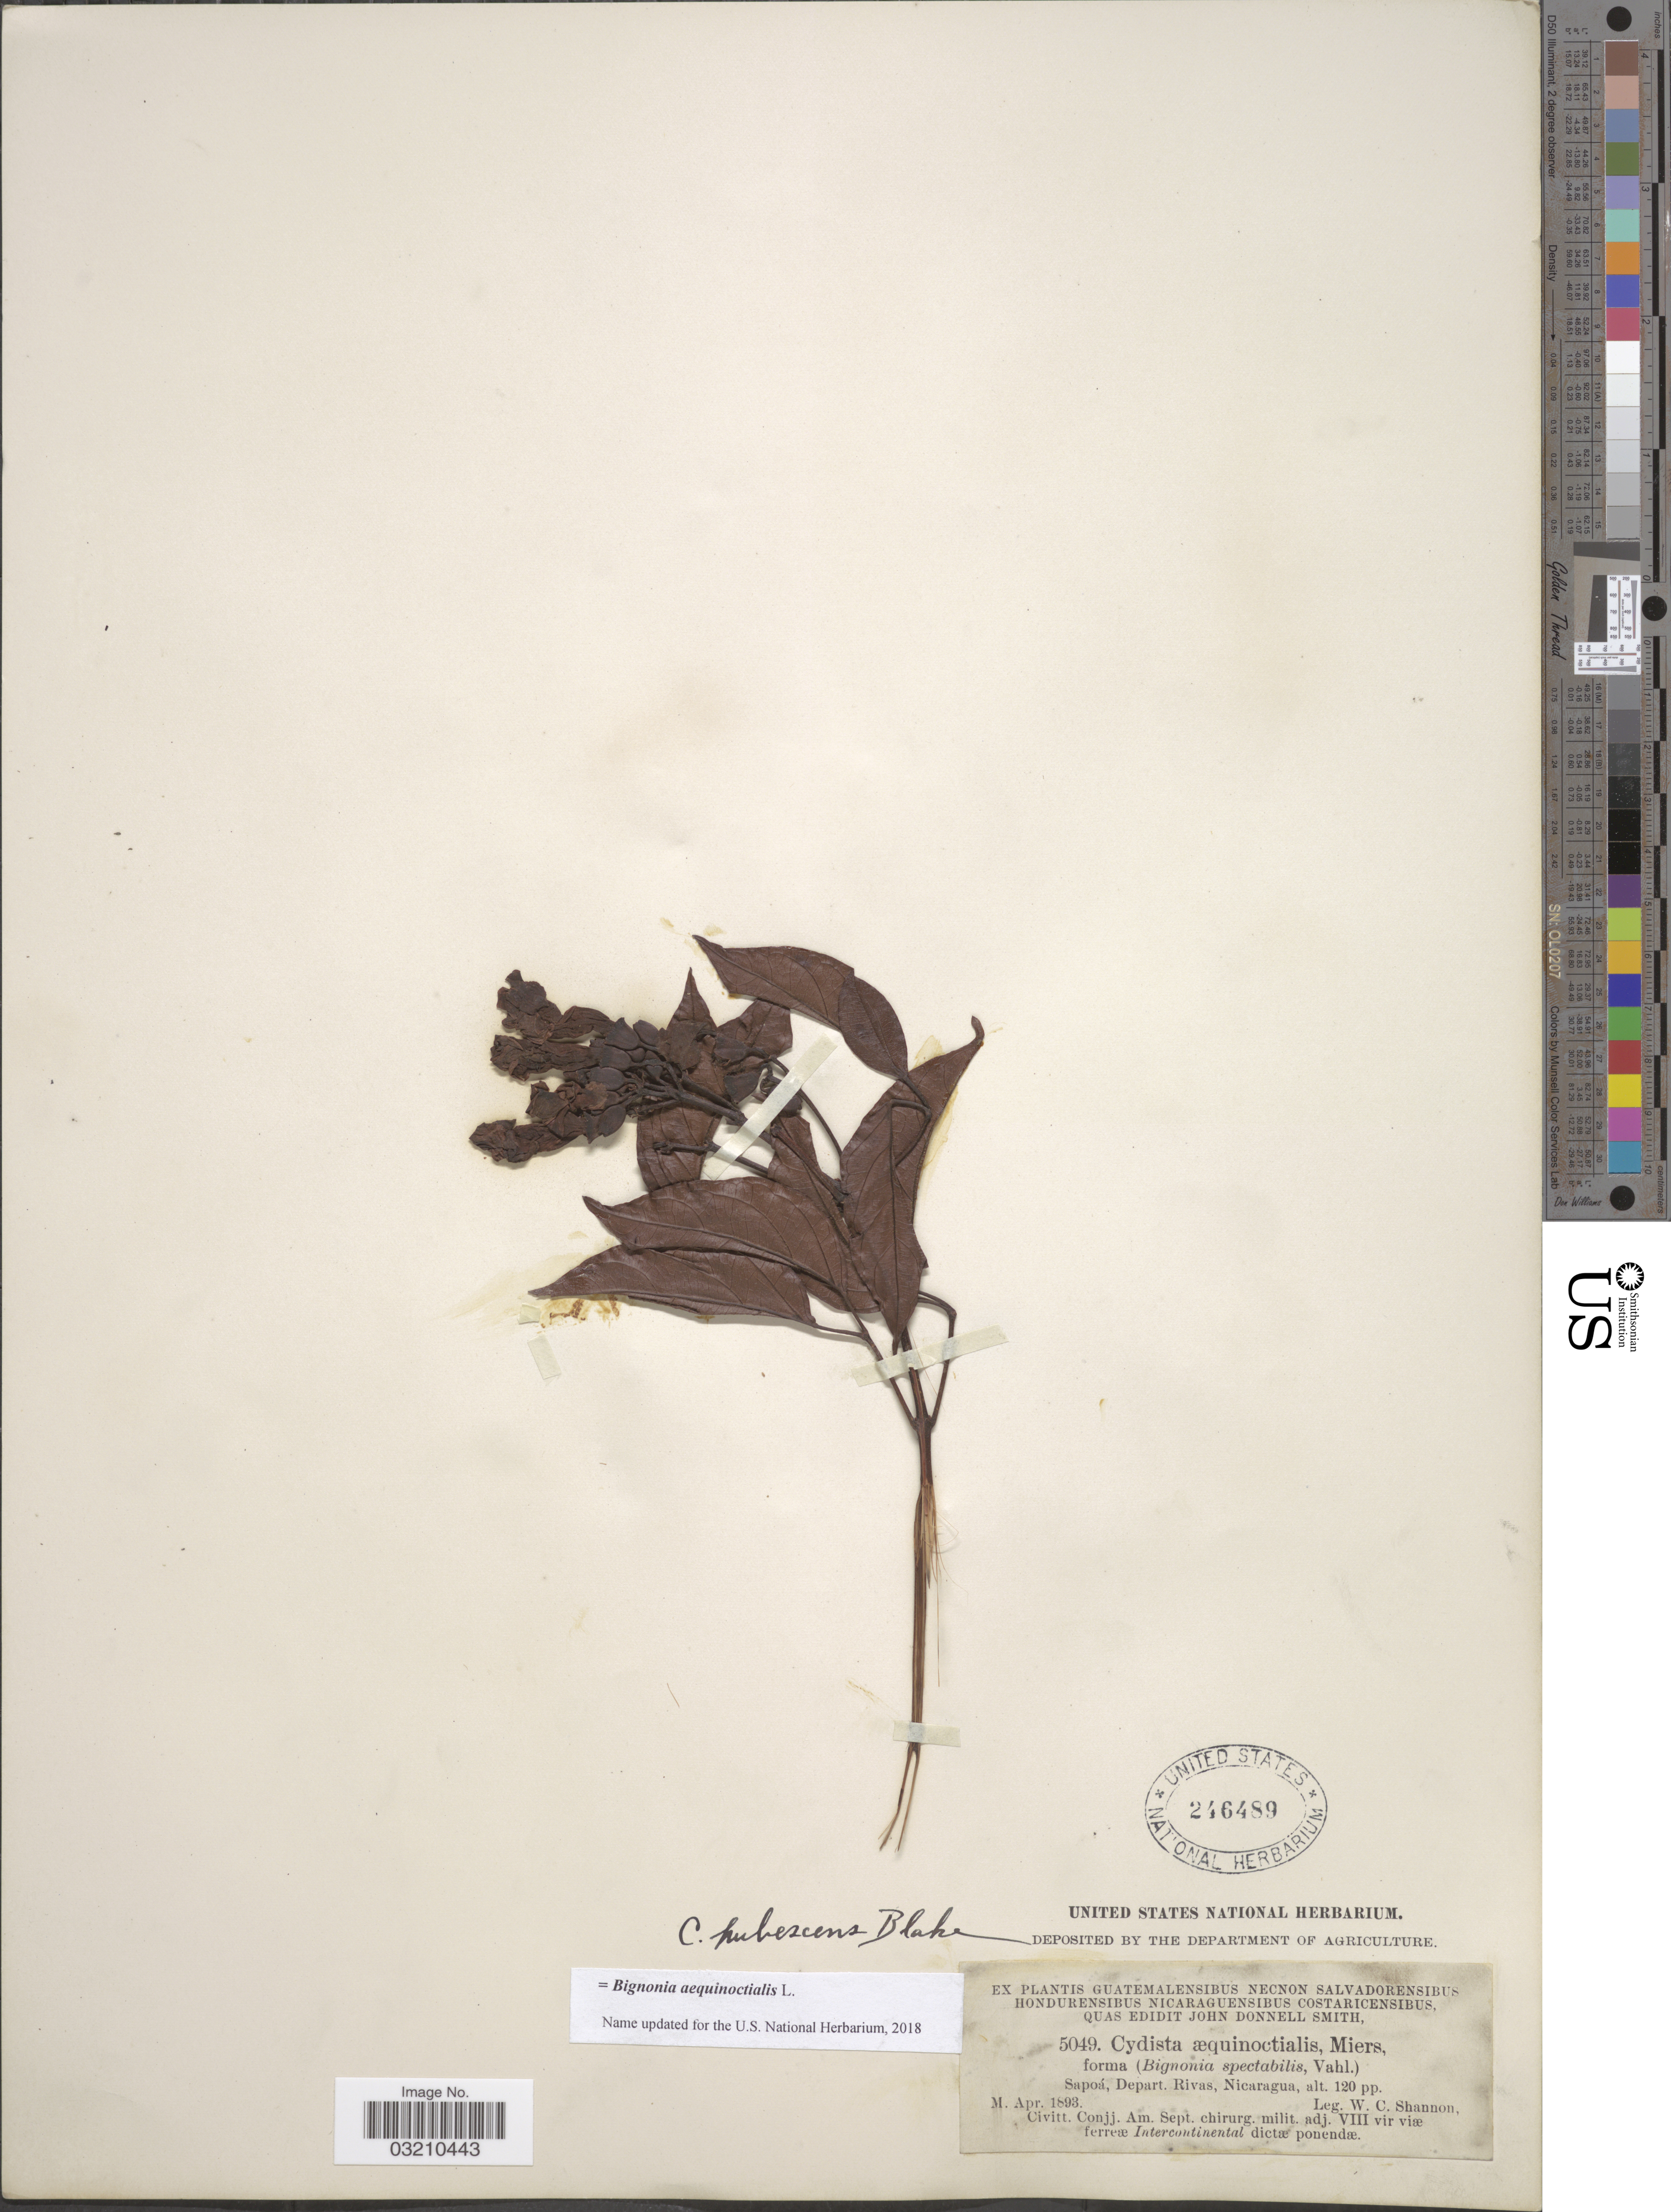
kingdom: Plantae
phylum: Tracheophyta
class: Magnoliopsida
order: Lamiales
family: Bignoniaceae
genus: Bignonia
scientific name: Bignonia aequinoctialis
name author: L.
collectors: W. C. Shannon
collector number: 5049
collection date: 1893-04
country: Nicaragua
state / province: Rivas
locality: Sapoá, Depart. Rivas.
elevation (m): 37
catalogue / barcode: US 246489